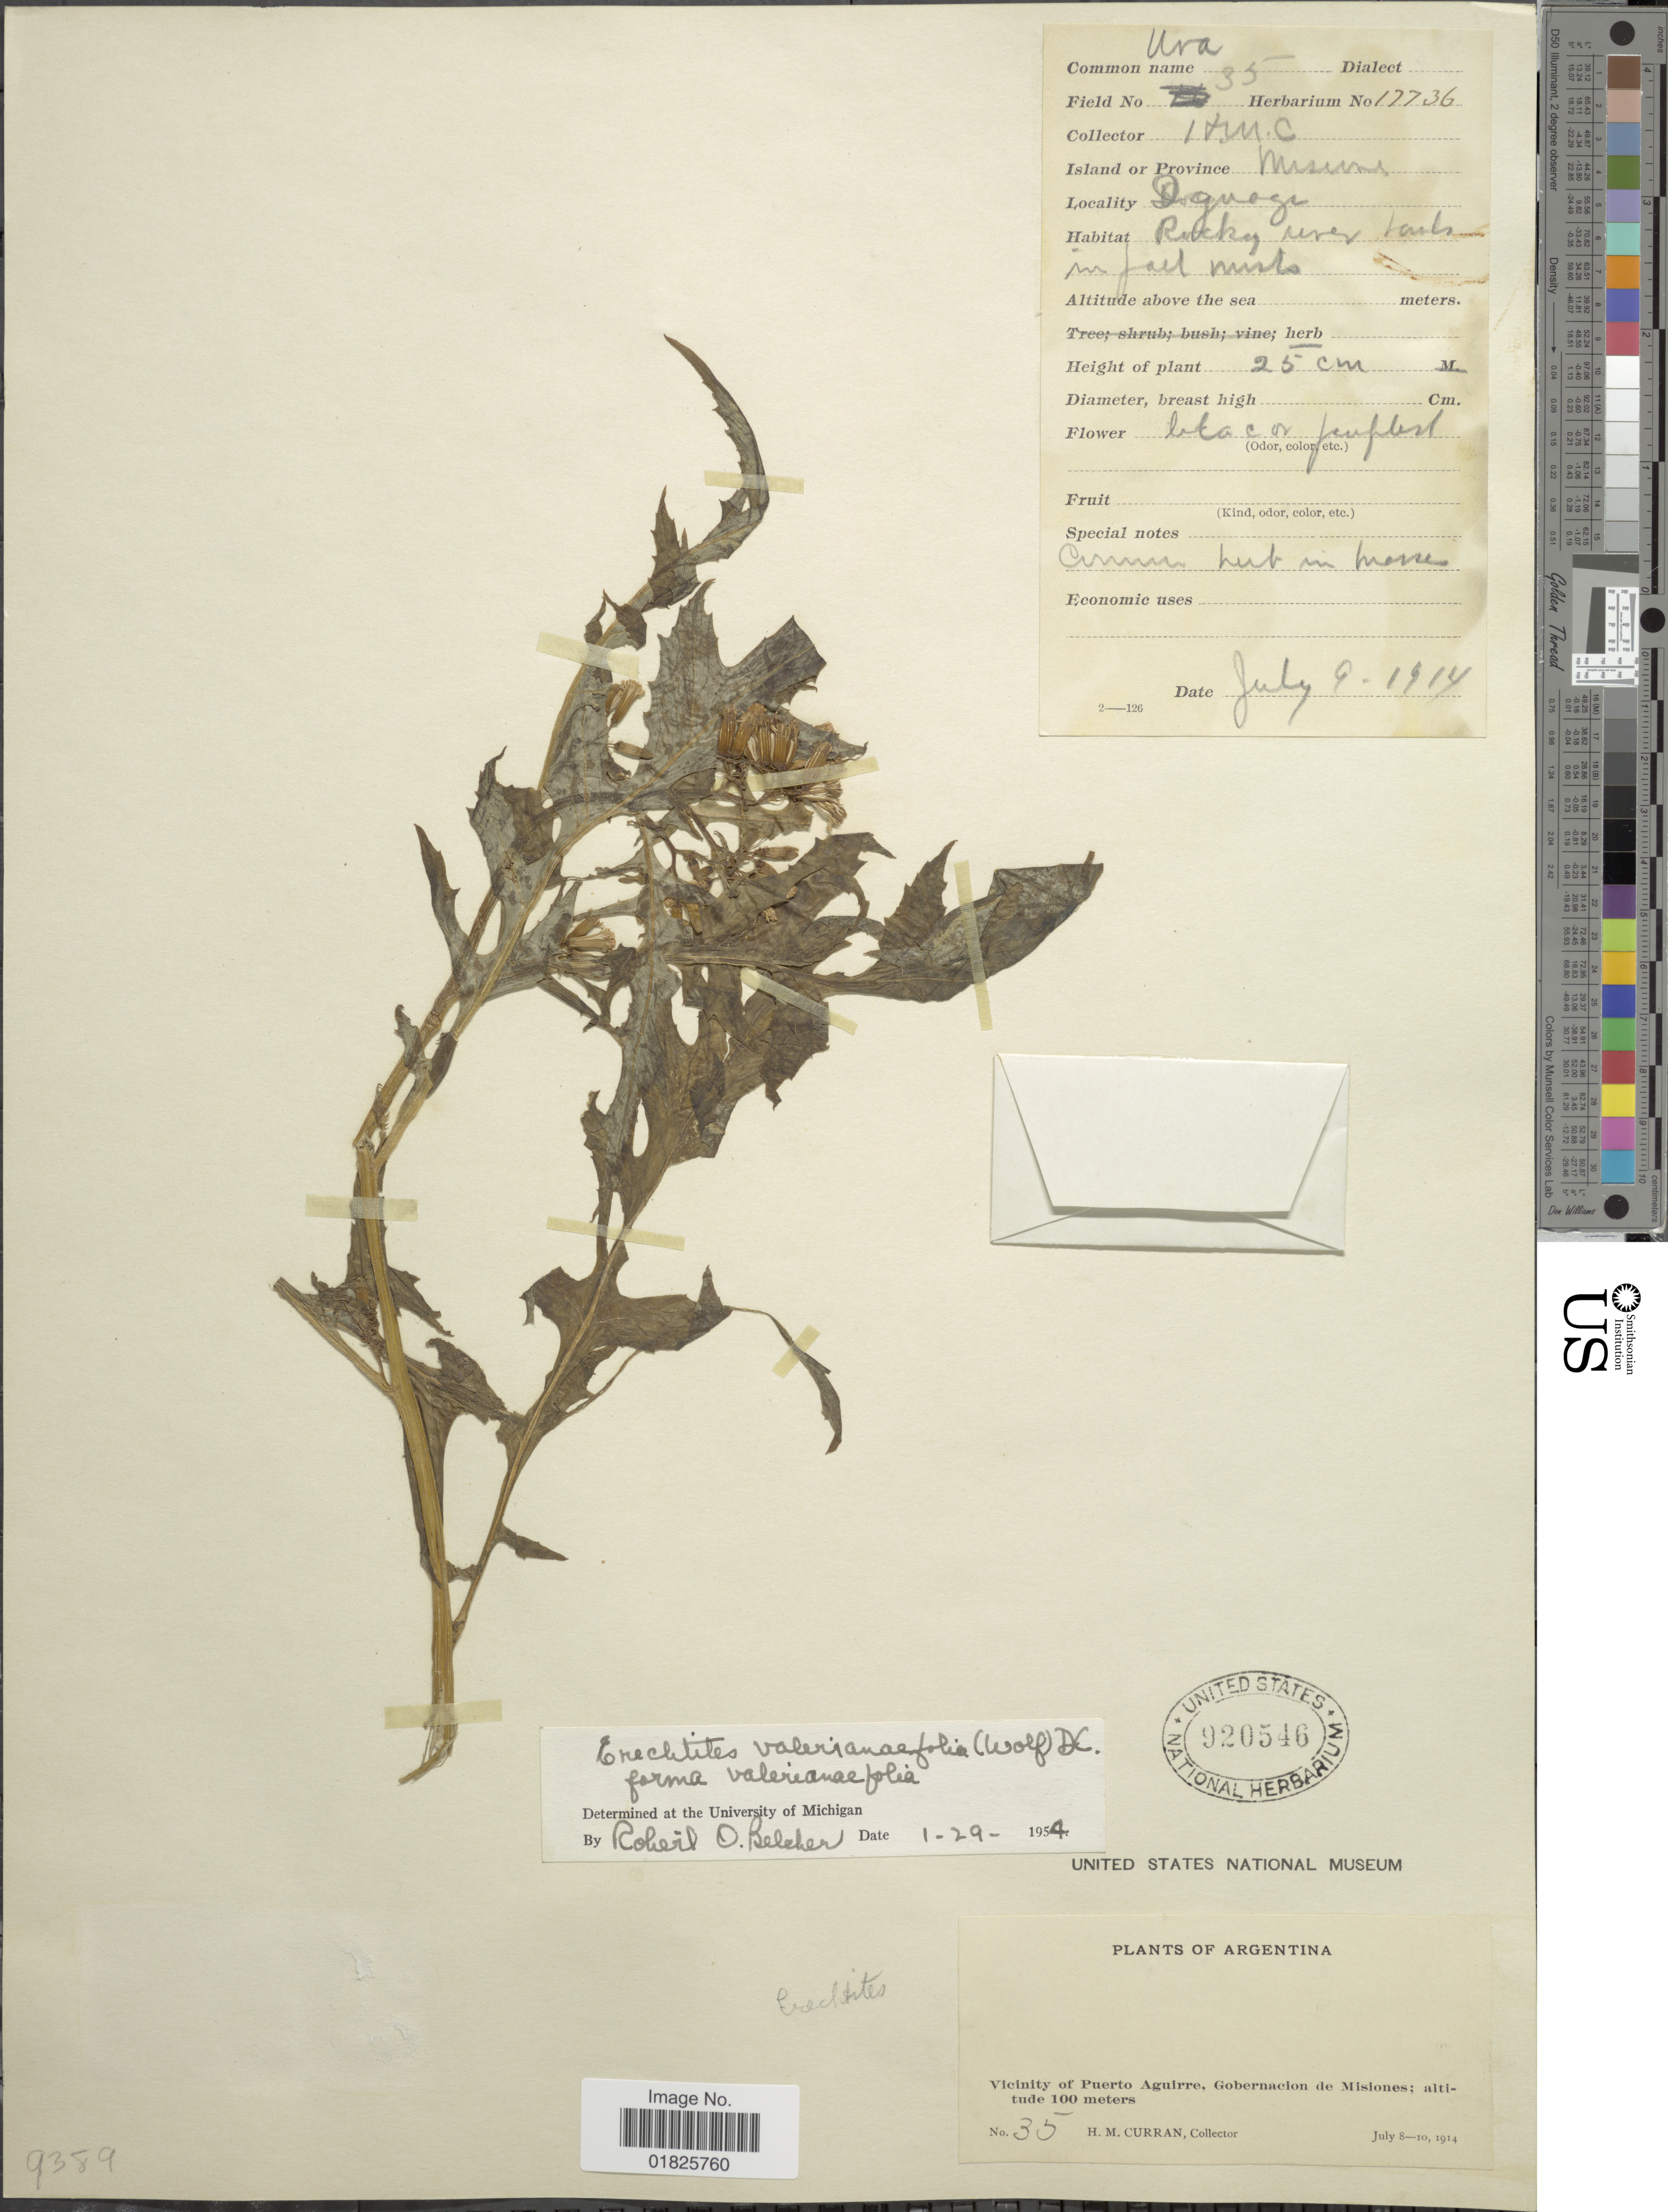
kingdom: Plantae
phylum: Tracheophyta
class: Magnoliopsida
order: Asterales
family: Asteraceae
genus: Erechtites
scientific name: Erechtites valerianifolius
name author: (Link ex Spreng.) DC.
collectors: H. M. Curran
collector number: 35/17736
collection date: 1914-07-09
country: Argentina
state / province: Misiones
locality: Vicinity of Puerto Aguirre, Gobernacion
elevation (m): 100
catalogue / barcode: US 920546